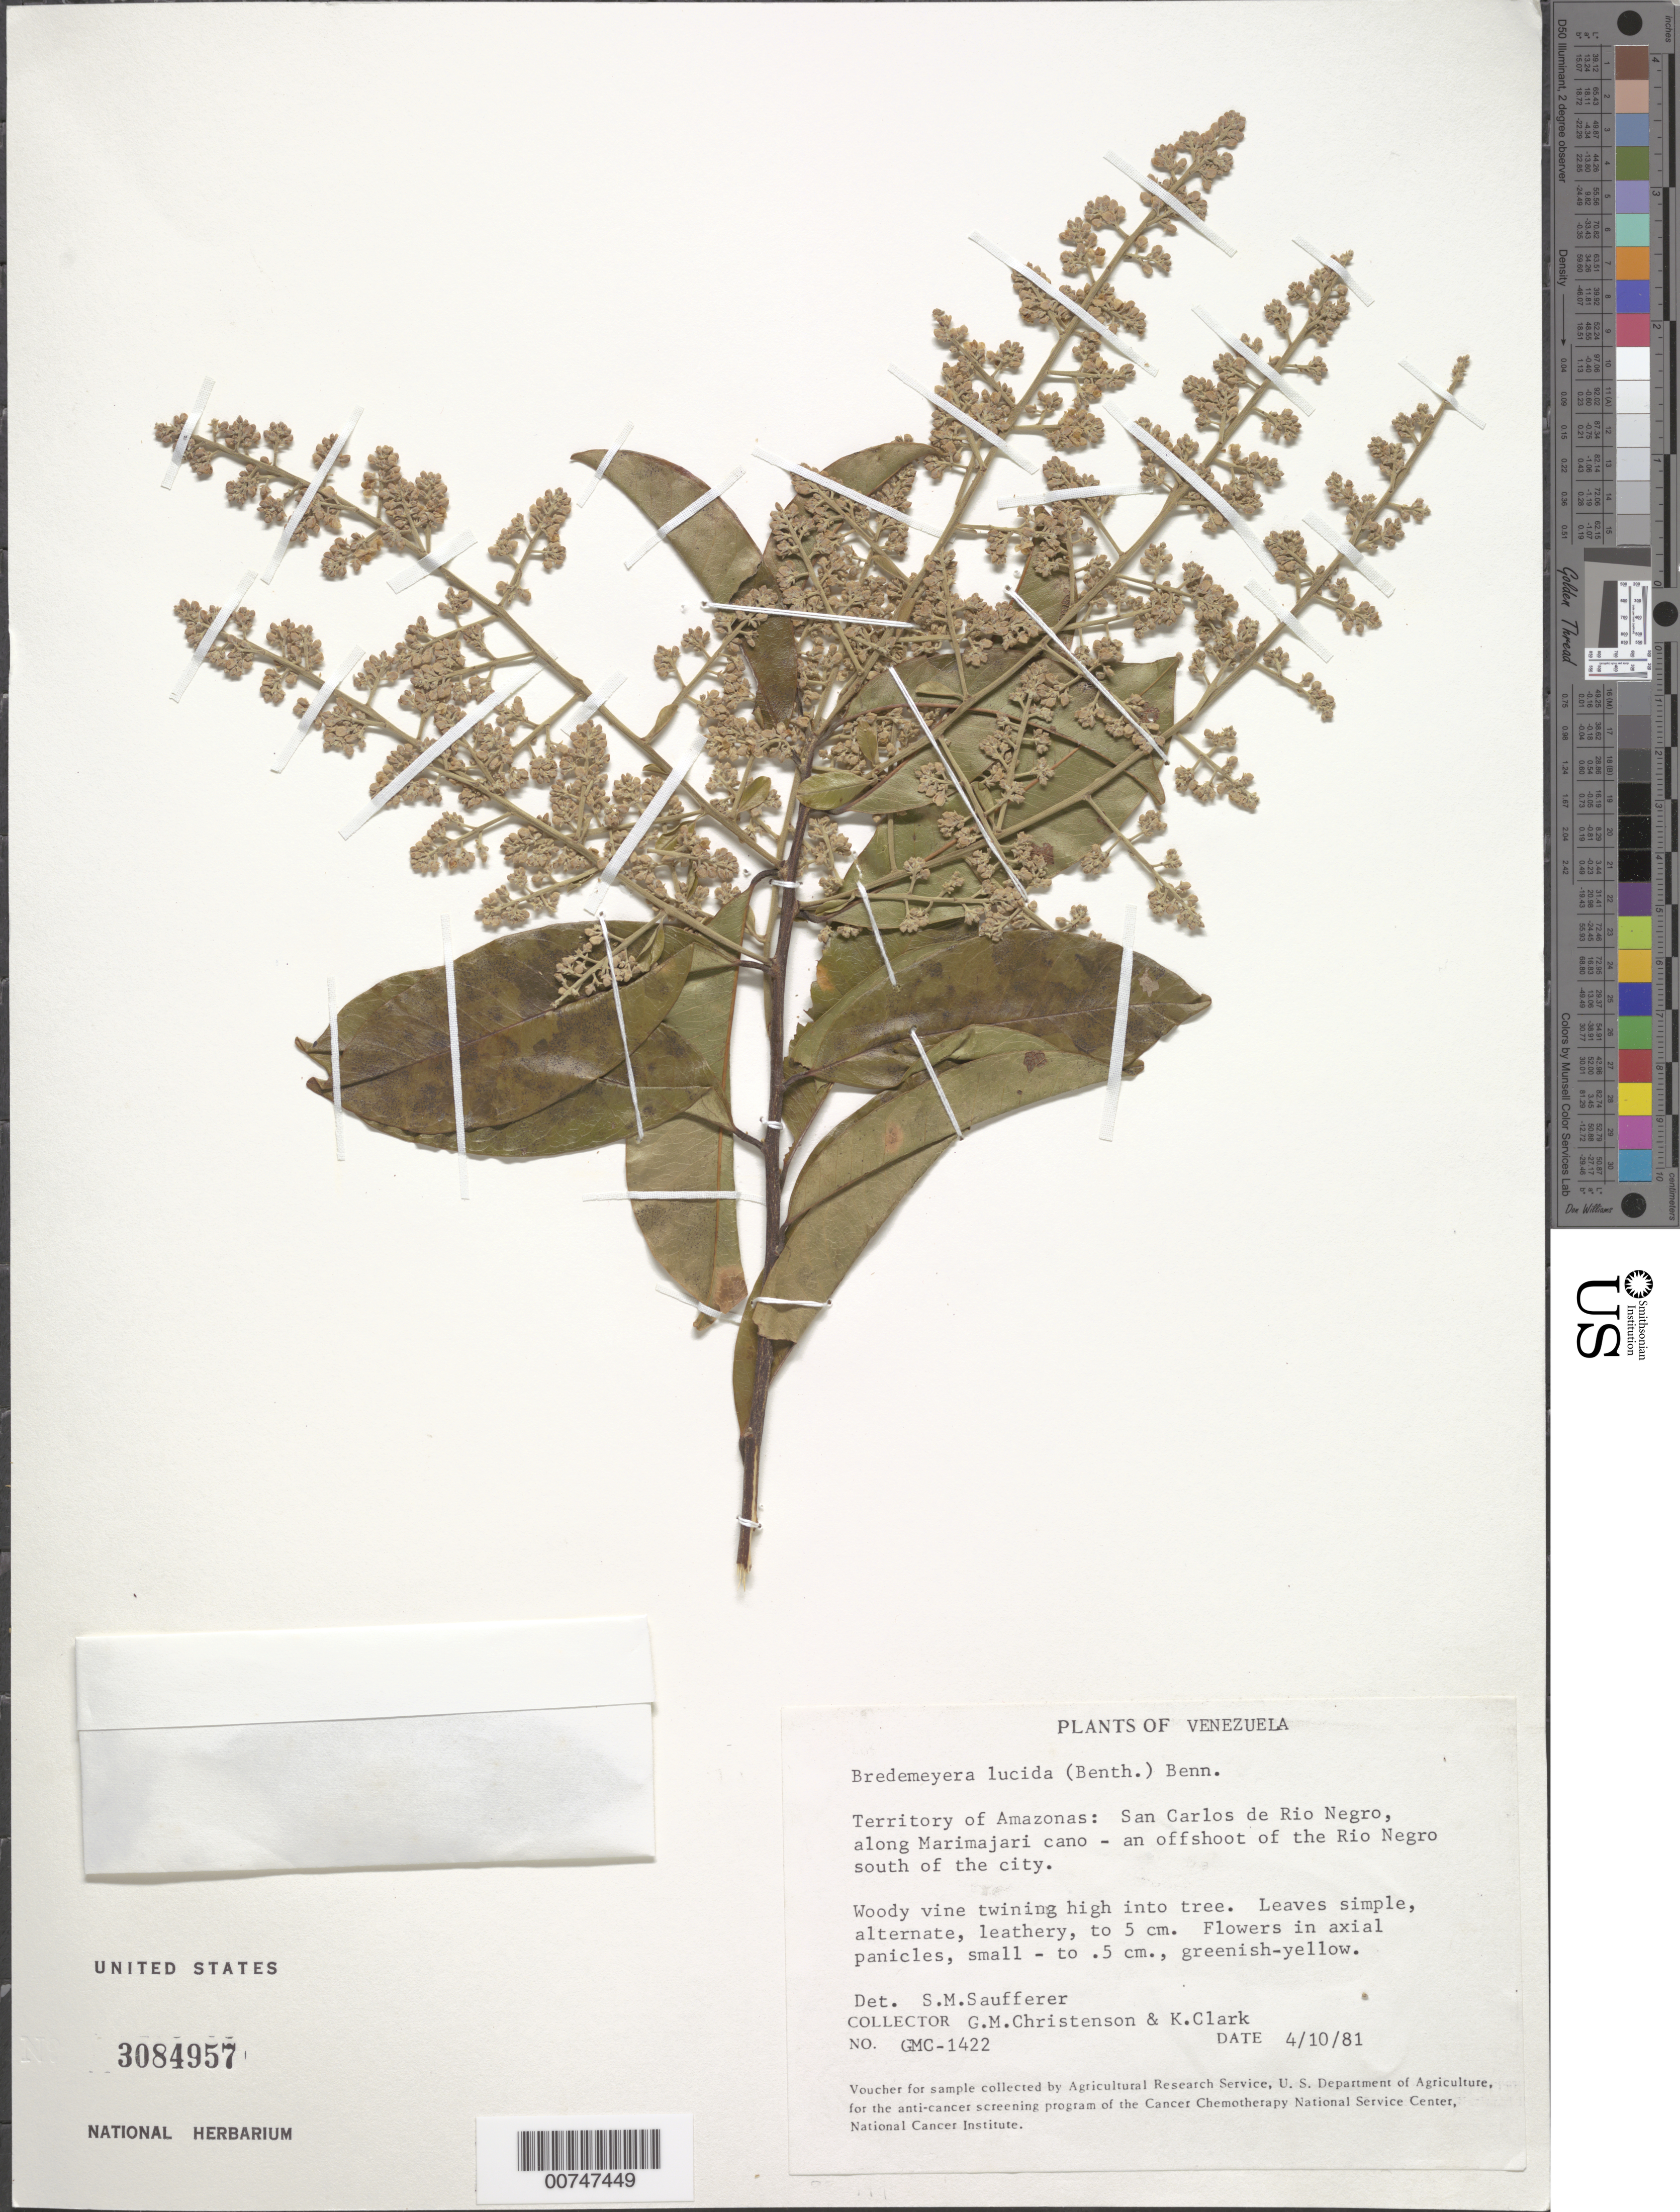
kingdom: Plantae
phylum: Tracheophyta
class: Magnoliopsida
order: Fabales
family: Polygalaceae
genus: Bredemeyera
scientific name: Bredemeyera lucida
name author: (Benth.) Klotzsch ex Hassk.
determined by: Saufferer, S. M.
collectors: G. Christenson & K. Clark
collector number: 1422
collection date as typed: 10-Apr-81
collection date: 1981-04-10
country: Venezuela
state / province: Amazonas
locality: San Carlos de Río Negro, along Marimajari Caño, off shoot of Río Negro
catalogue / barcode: US 3084957